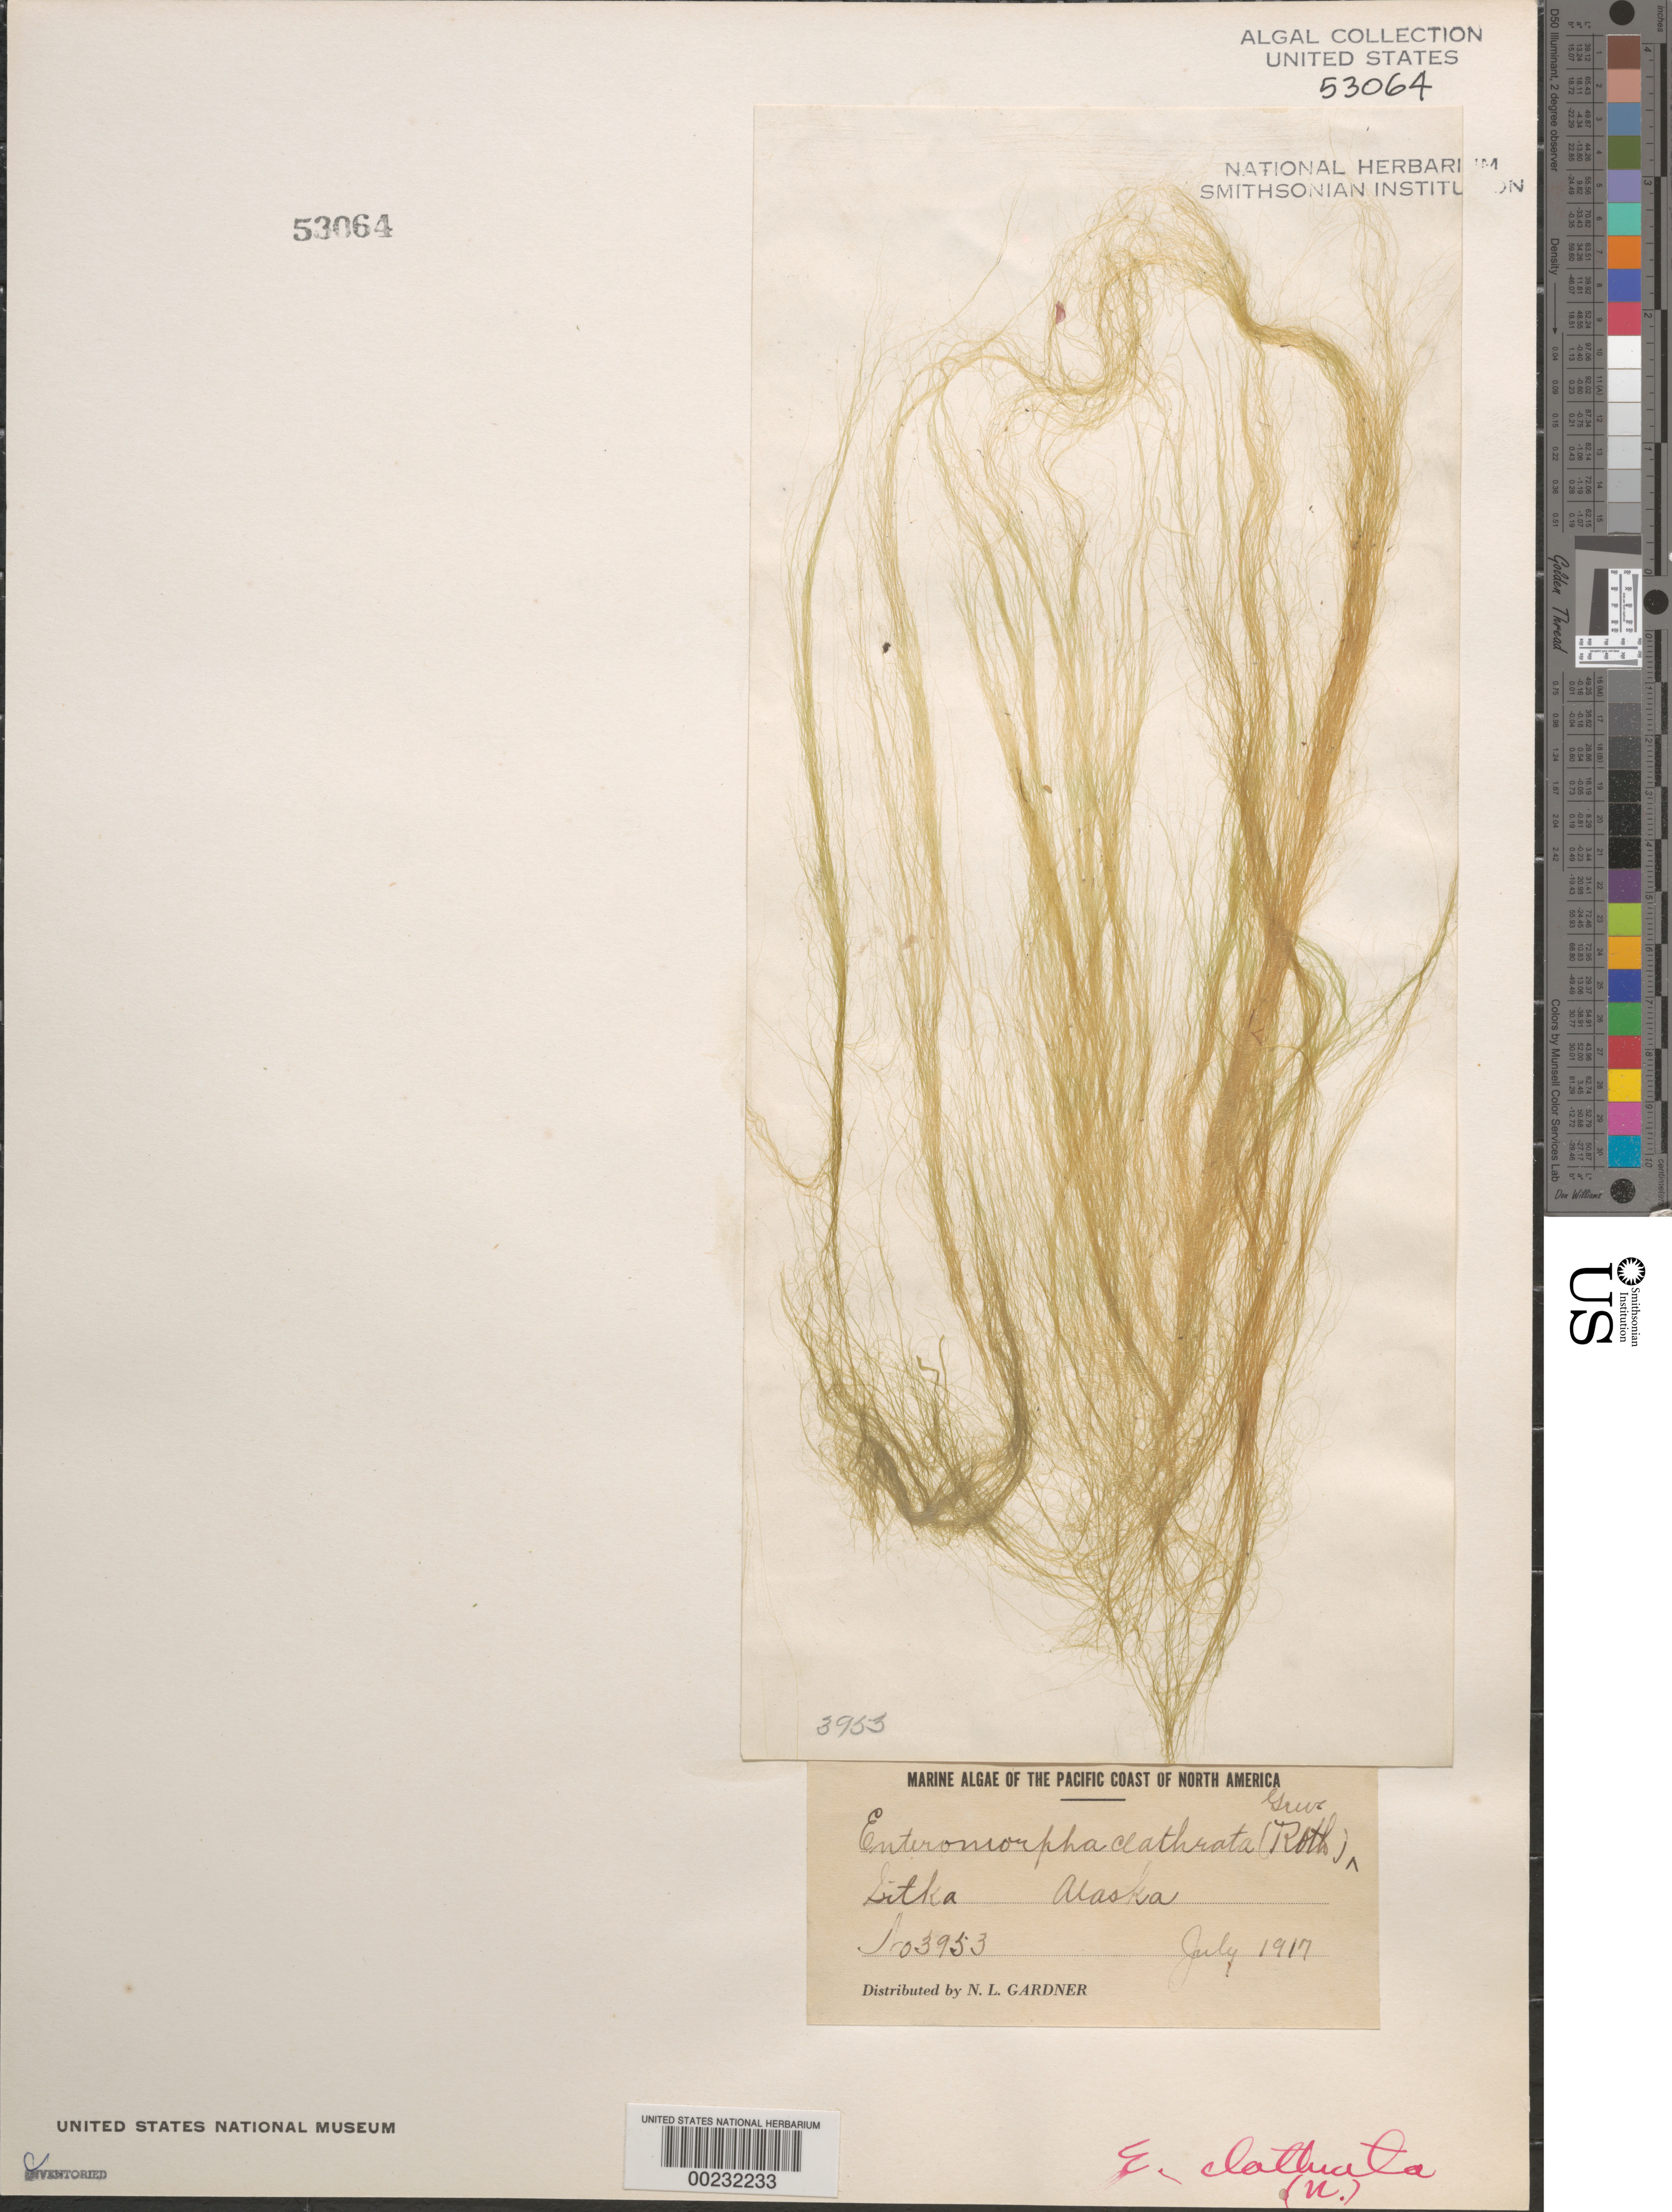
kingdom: Plantae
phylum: Chlorophyta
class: Ulvophyceae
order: Cladophorales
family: Cladophoraceae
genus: Cladophora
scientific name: Cladophora vagabunda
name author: (L.) C. Hoek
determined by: Algae name updating Project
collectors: N. Gardner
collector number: NLG 3953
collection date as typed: Jul 1917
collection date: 1917-07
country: United States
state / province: Alaska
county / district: Sitka Division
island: Baranof Island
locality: Sitka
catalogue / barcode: US 53064